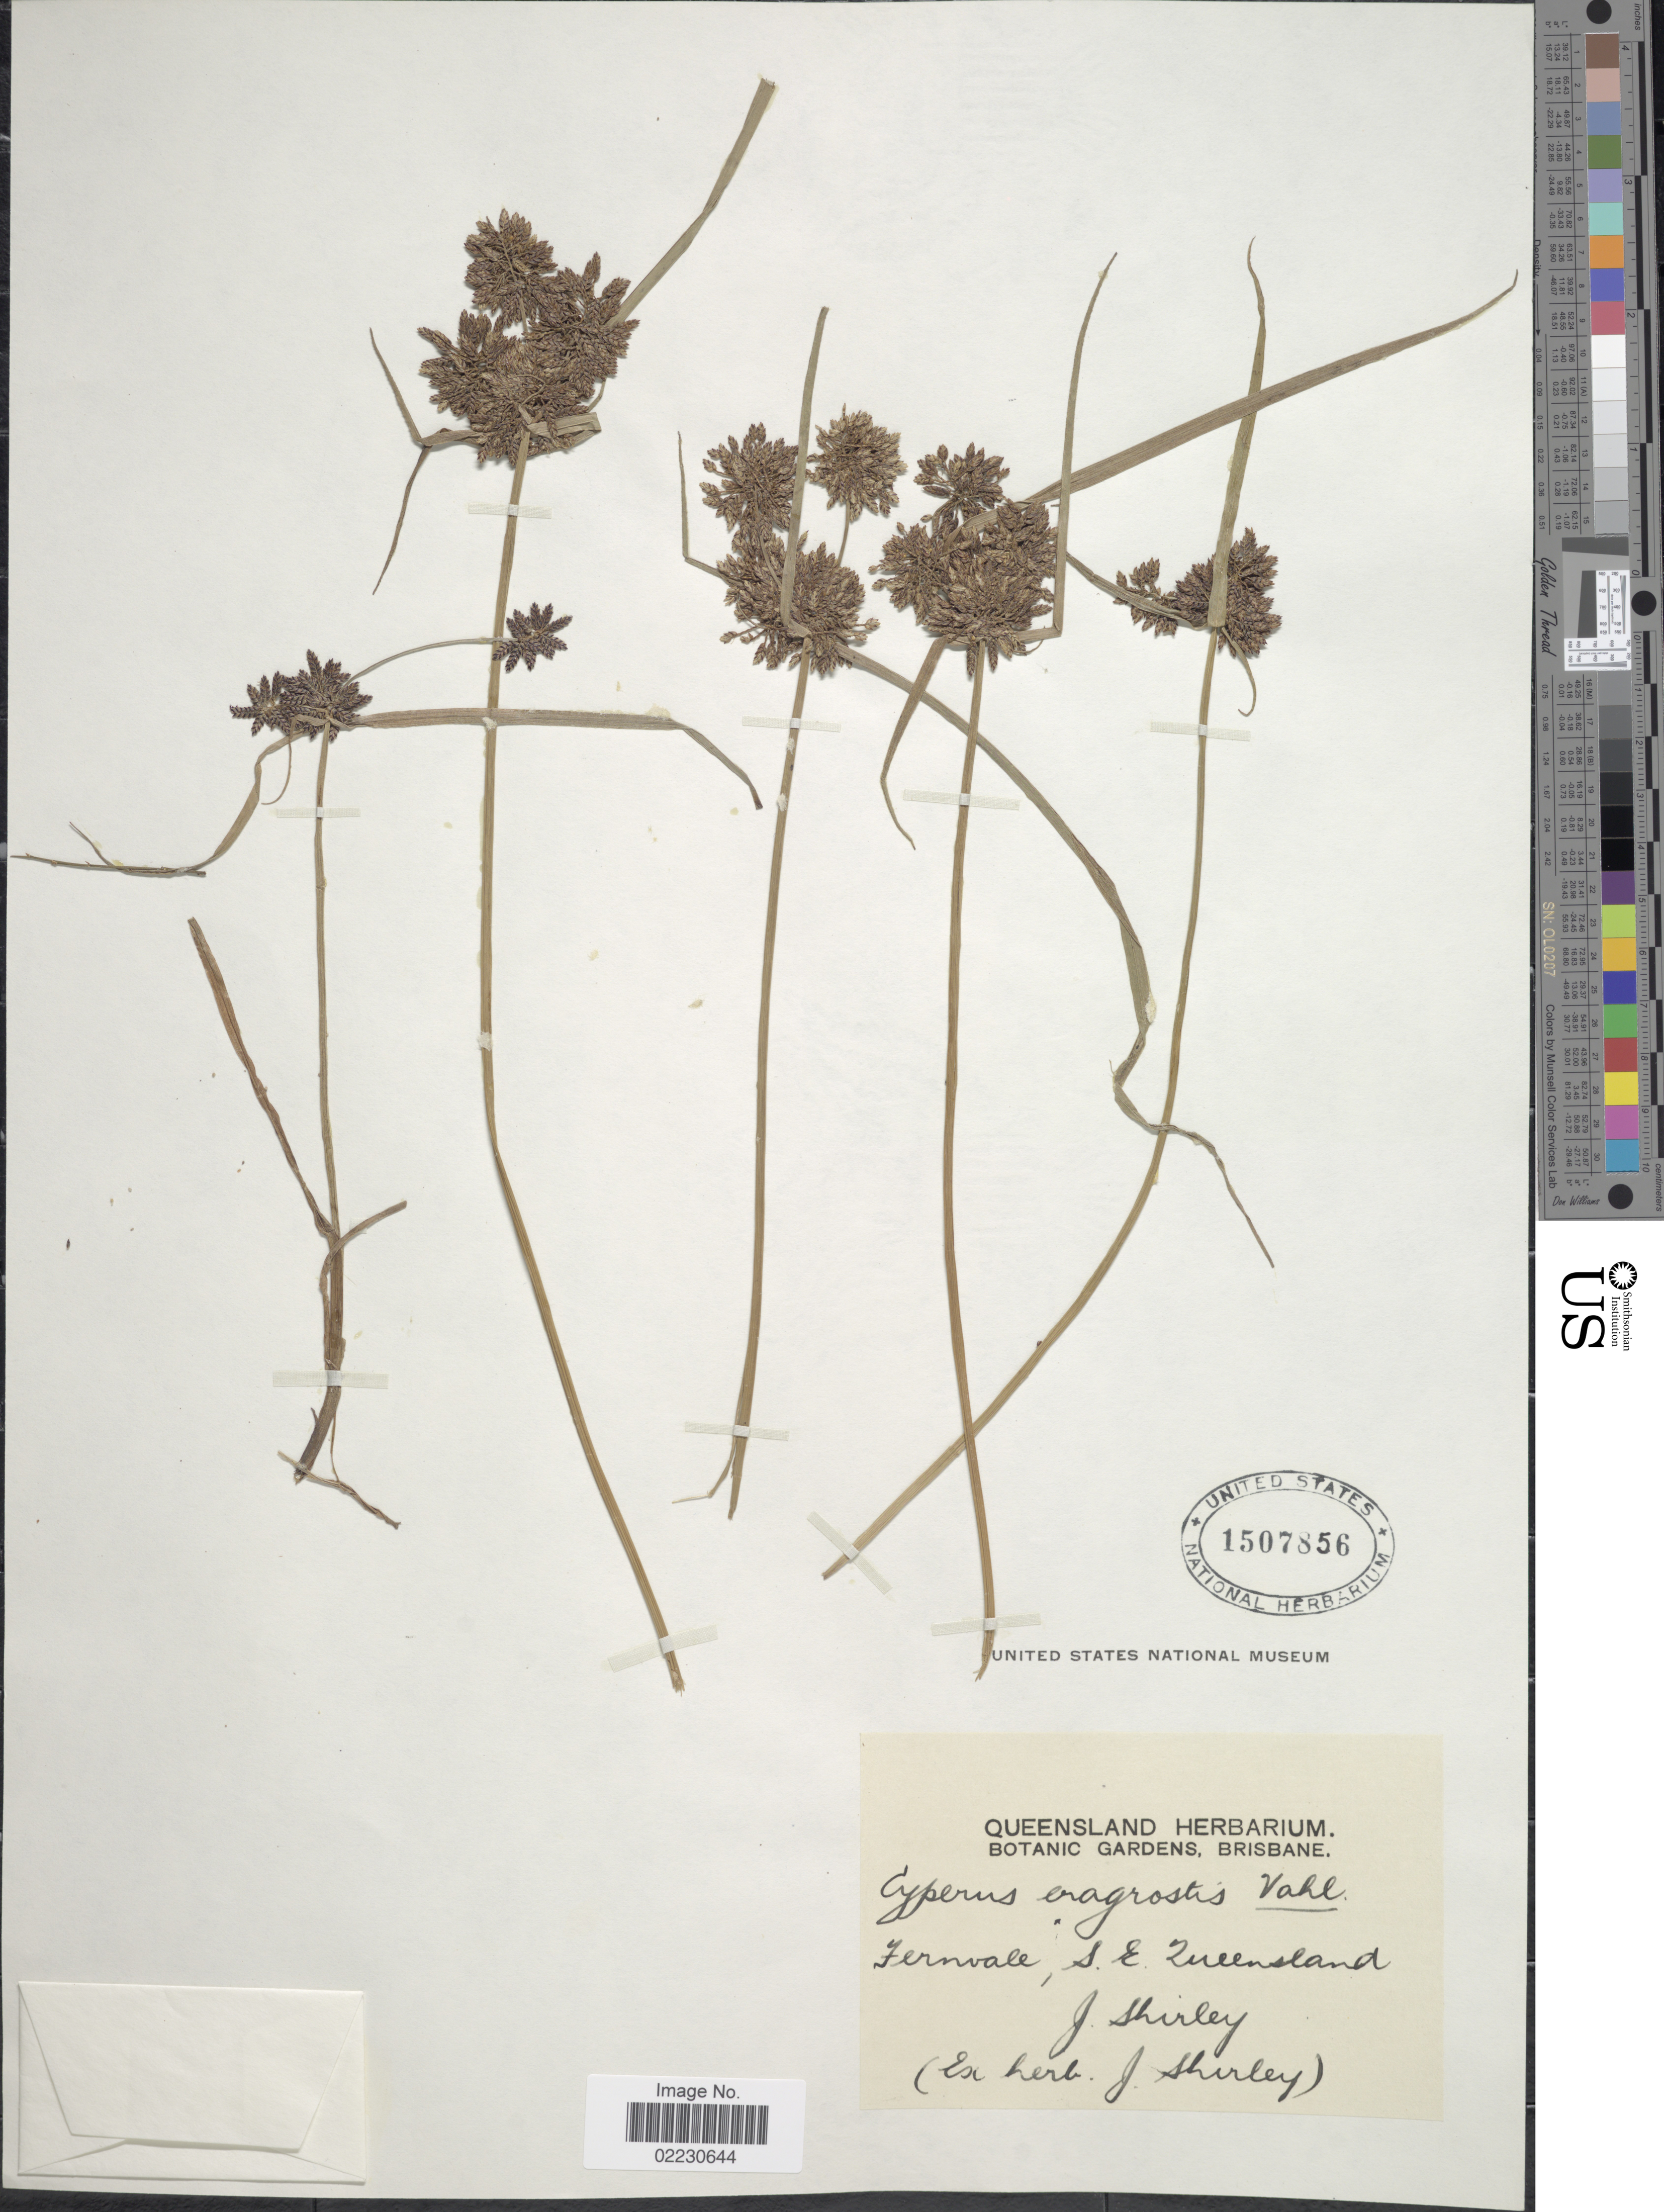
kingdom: Plantae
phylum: Tracheophyta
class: Liliopsida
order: Poales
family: Cyperaceae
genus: Cyperus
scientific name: Cyperus eragrostis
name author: Lam.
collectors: J. Shirley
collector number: s.n,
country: Australia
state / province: Queensland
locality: Fernvale, S. E. Queensland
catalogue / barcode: US 1507856